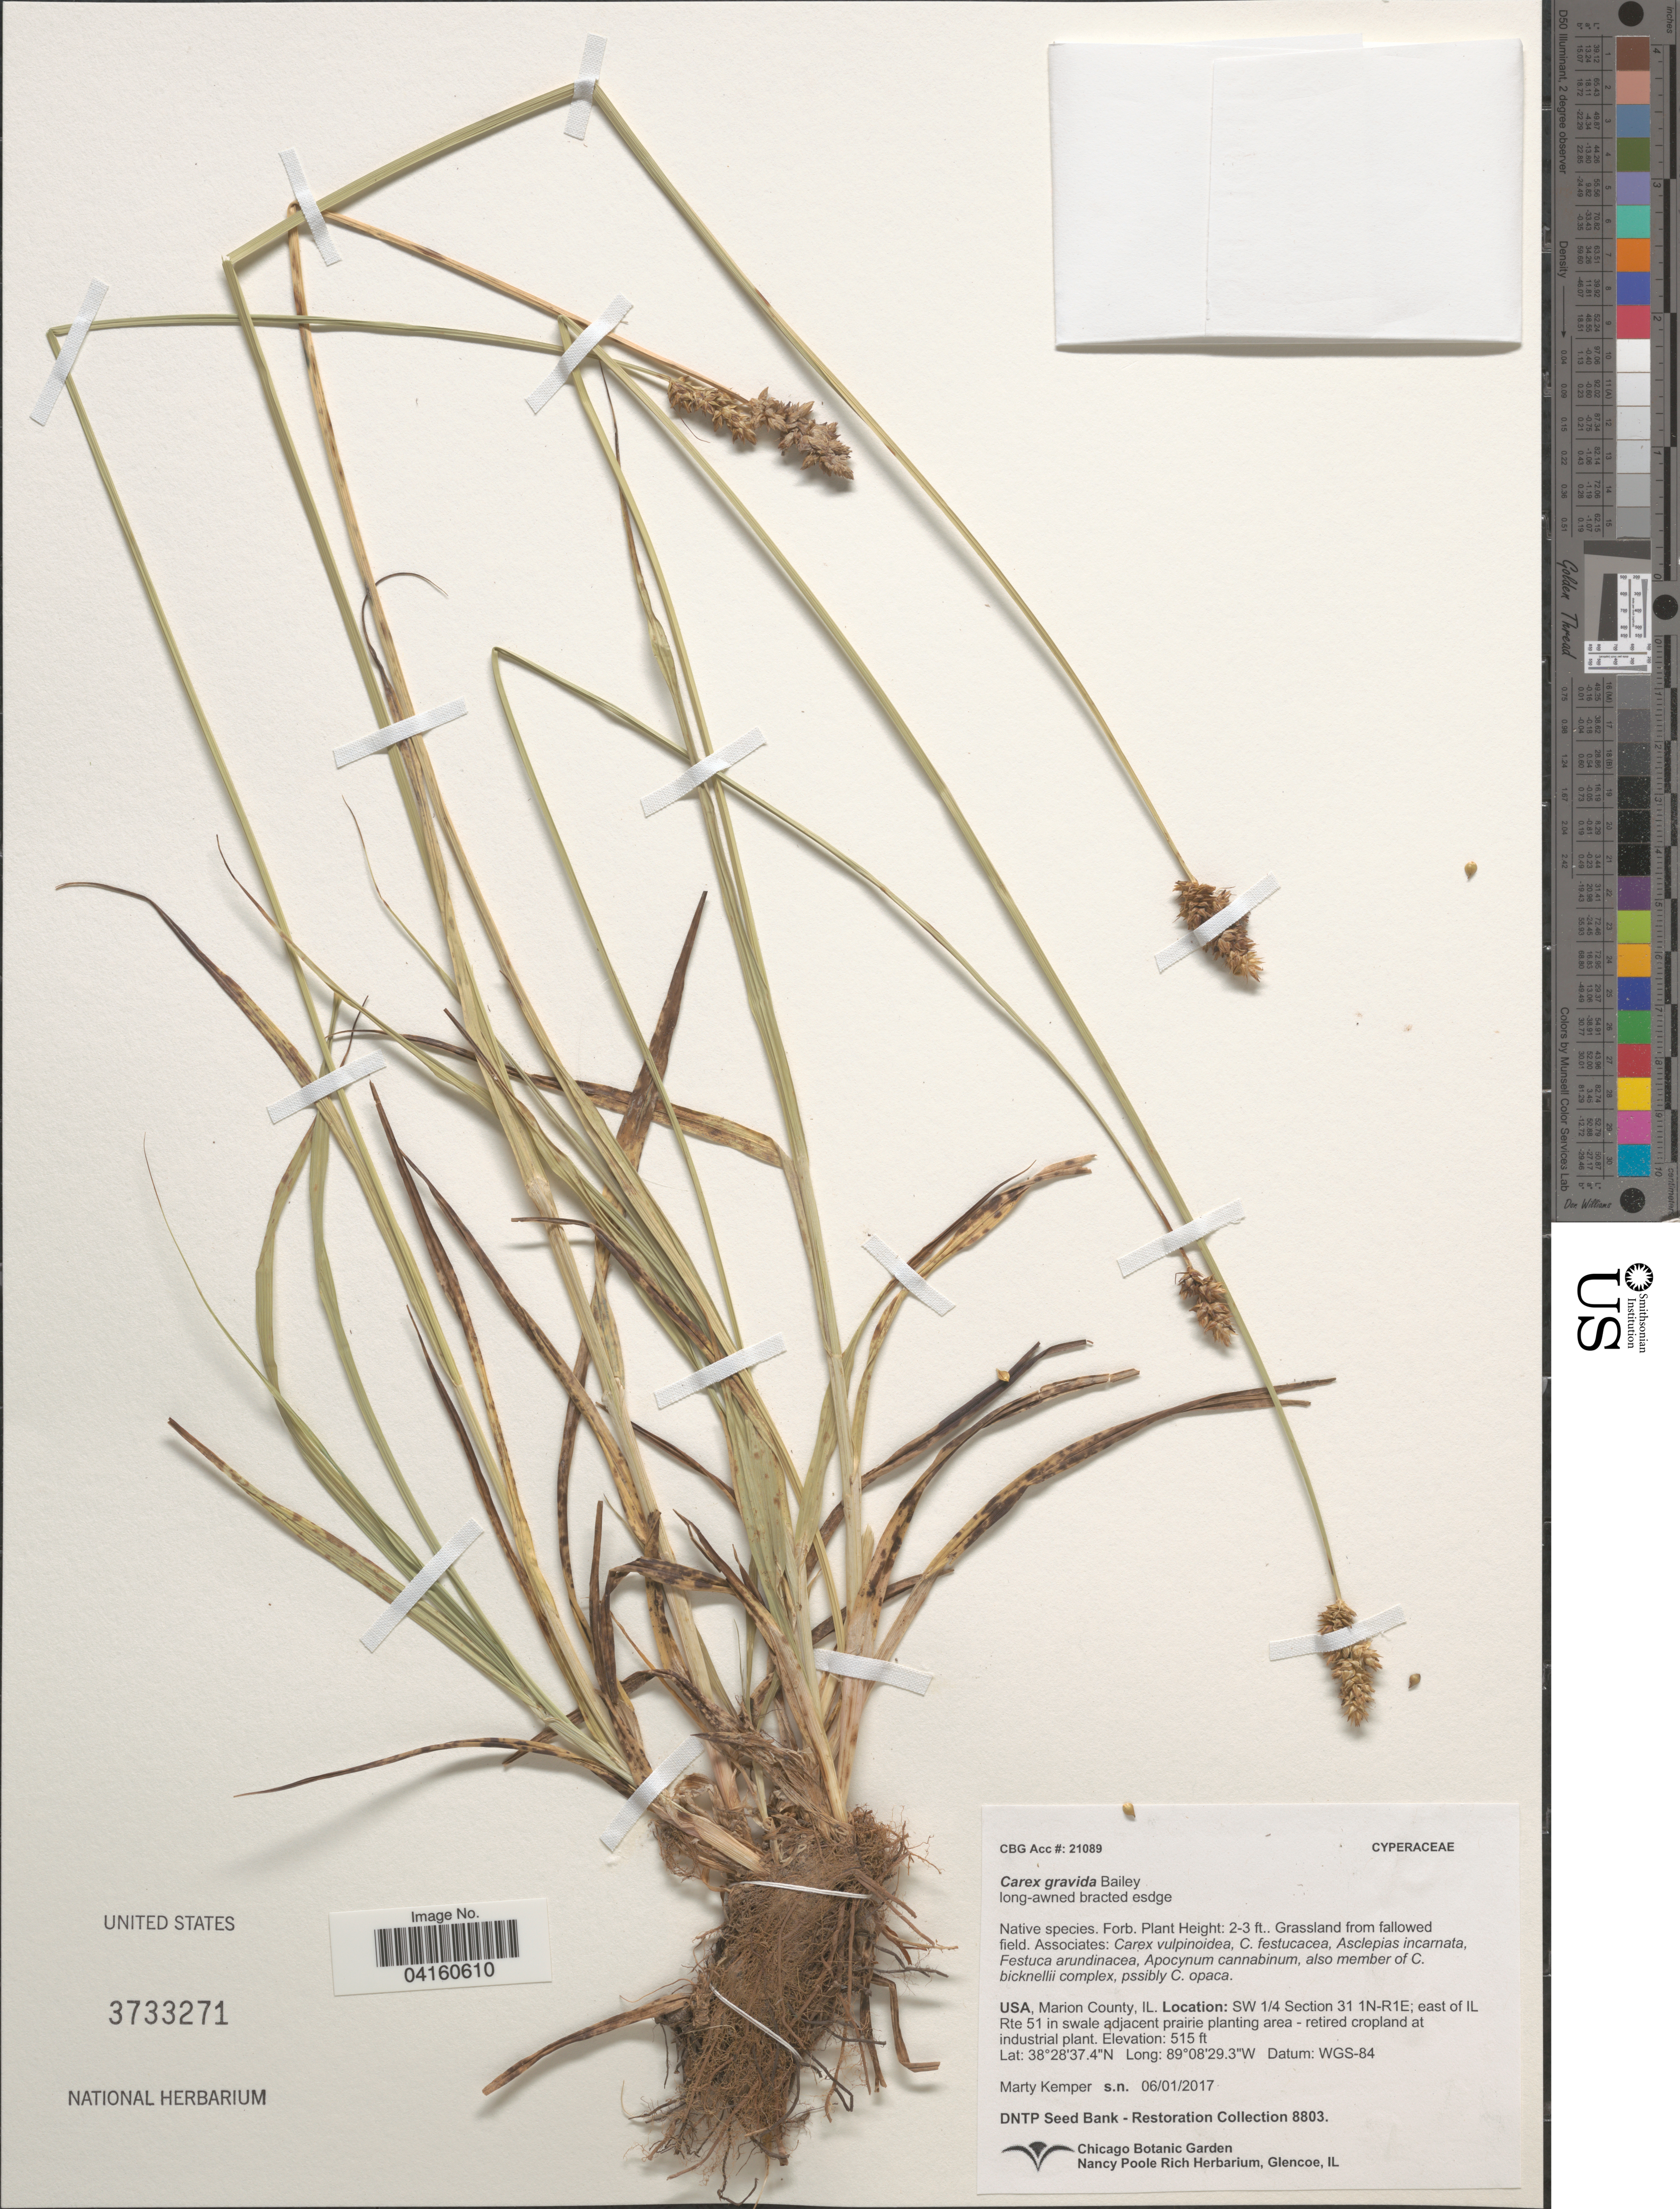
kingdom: Plantae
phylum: Tracheophyta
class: Liliopsida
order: Poales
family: Cyperaceae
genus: Carex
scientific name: Carex gravida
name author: L.H. Bailey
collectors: M. Kemper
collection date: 2017-06-01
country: United States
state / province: Illinois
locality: Marion County. SW 1/4 Section 31 1N-R1E; east of IL Rte 51 in swale adjacent prairie planting area - retired cropland at industrial plant.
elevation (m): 157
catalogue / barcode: US 3733271